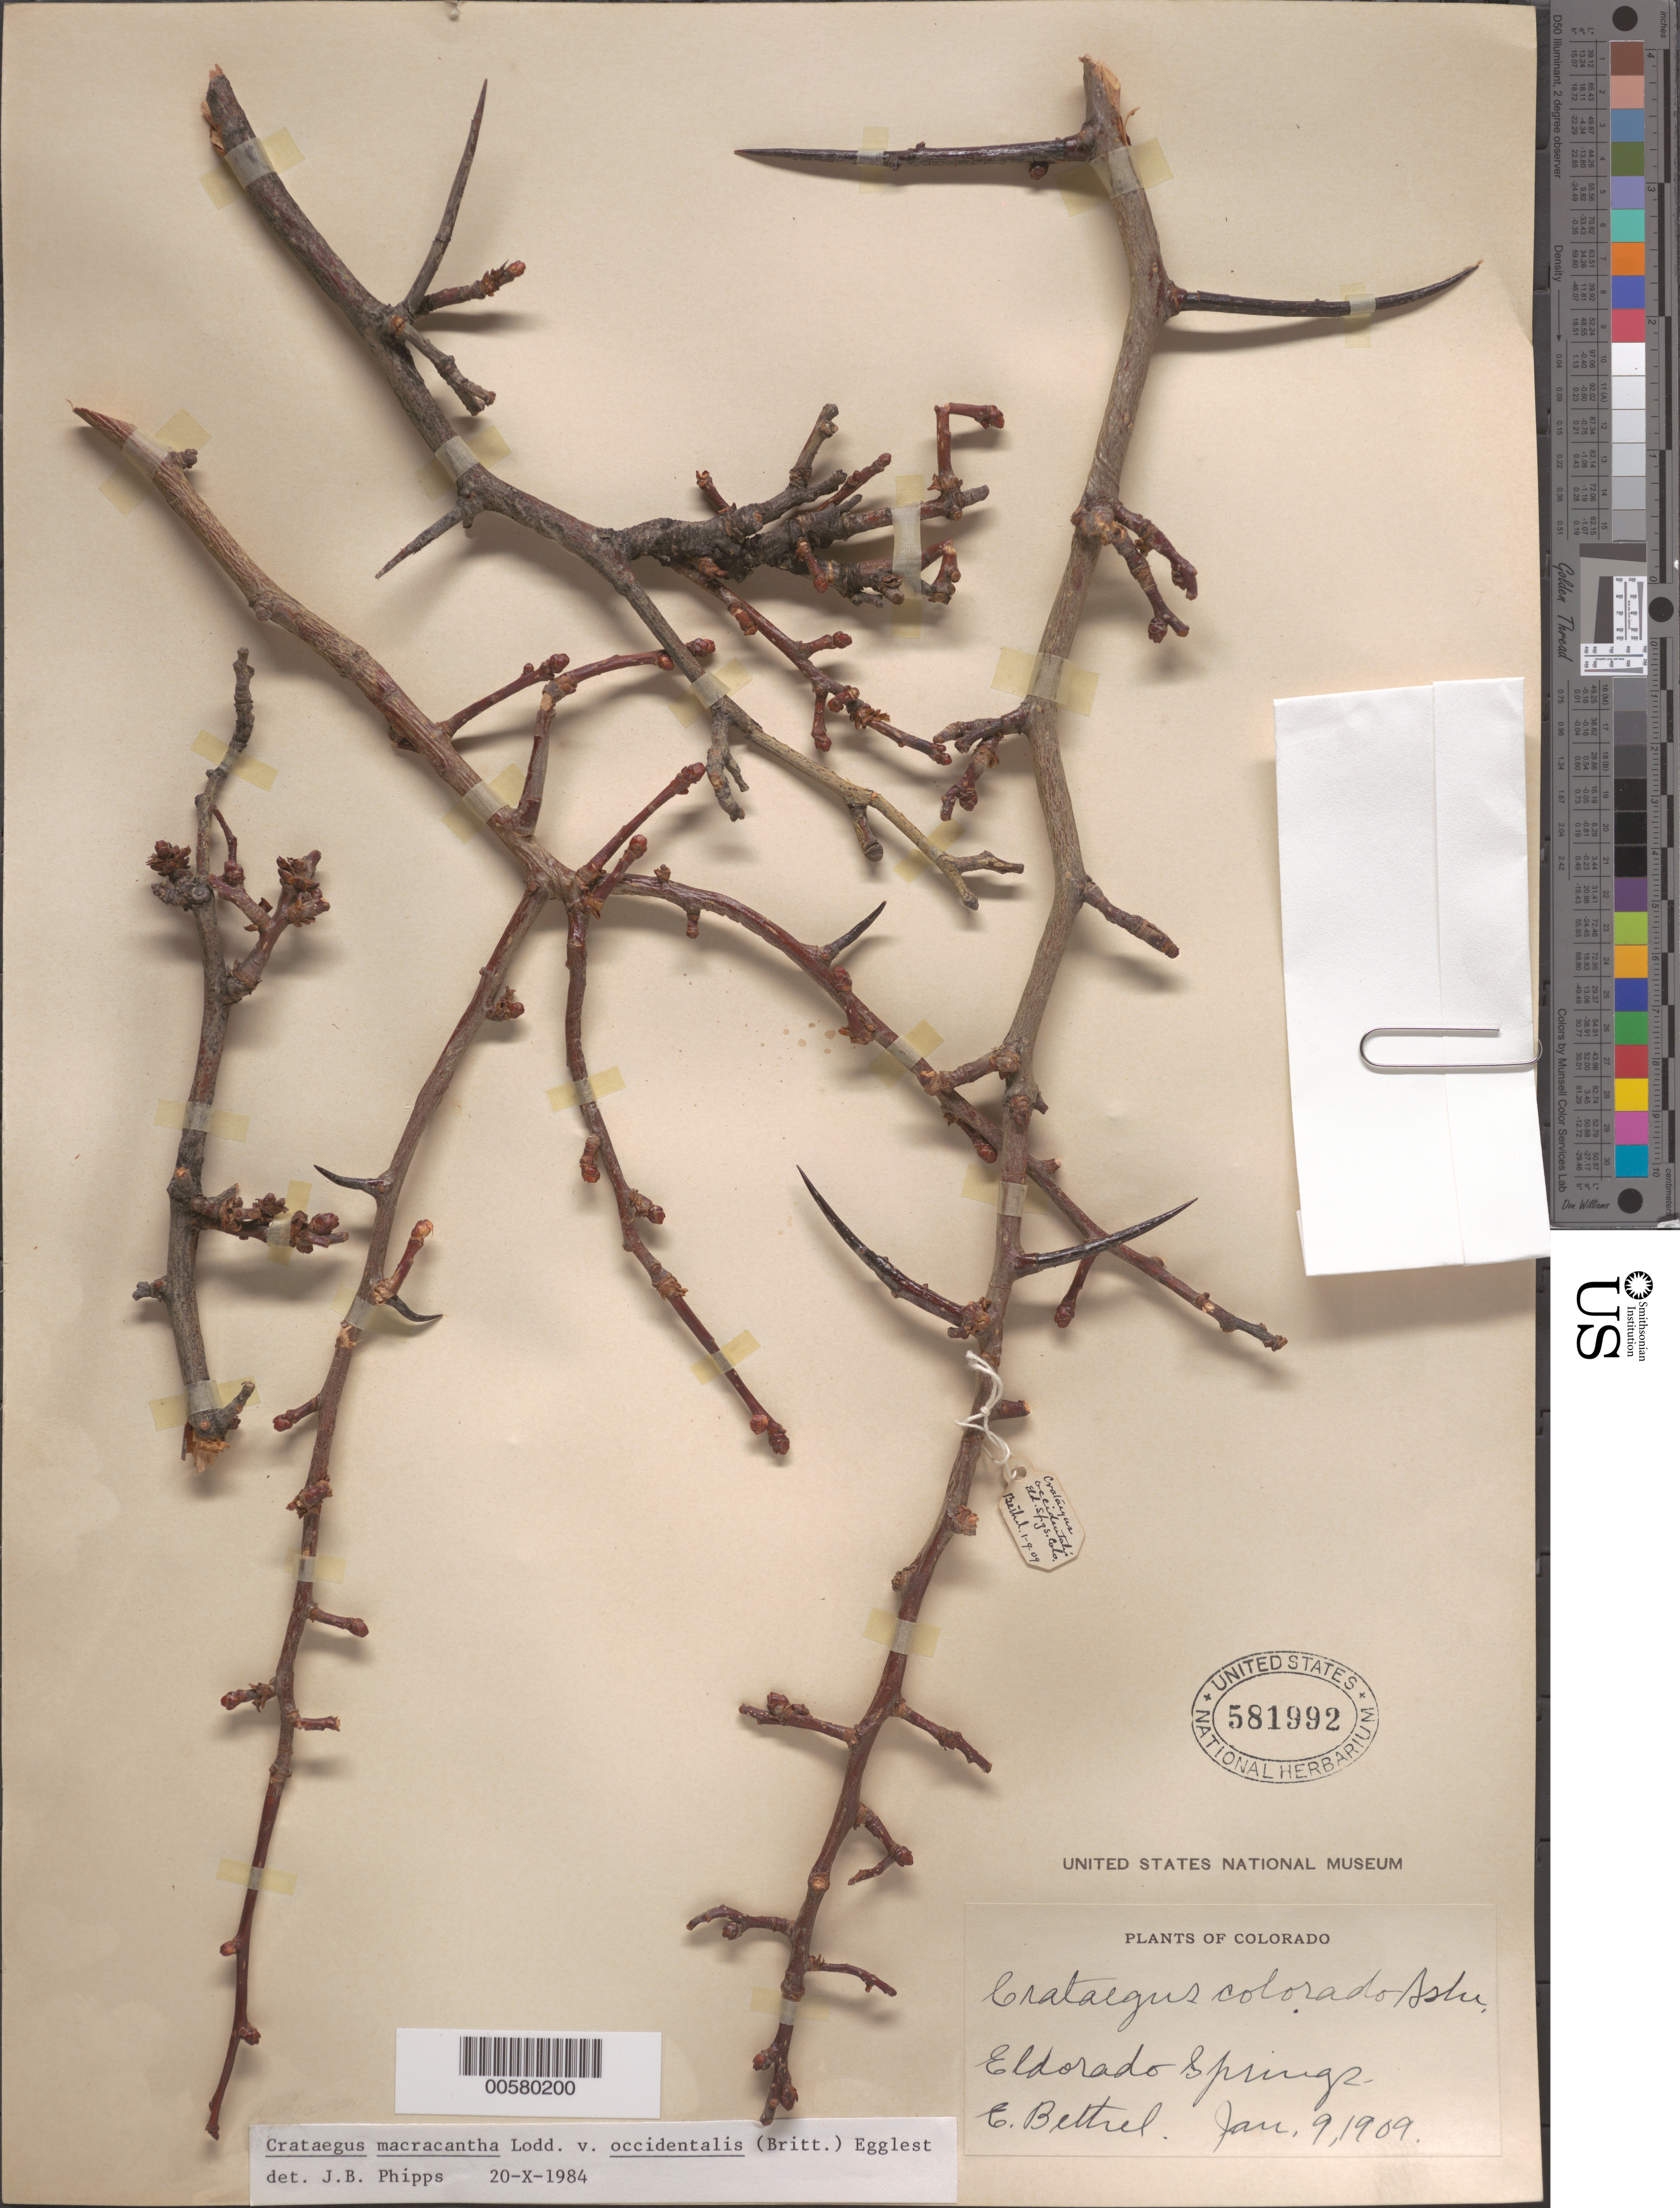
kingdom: Plantae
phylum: Tracheophyta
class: Magnoliopsida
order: Rosales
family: Rosaceae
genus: Crataegus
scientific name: Crataegus macracantha var. occidentalis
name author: (Britton) Eggl.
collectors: E. Bethel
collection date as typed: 09 Jan 1909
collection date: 1909-01-09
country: United States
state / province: Colorado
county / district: Jefferson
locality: Golden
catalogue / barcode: US 581992